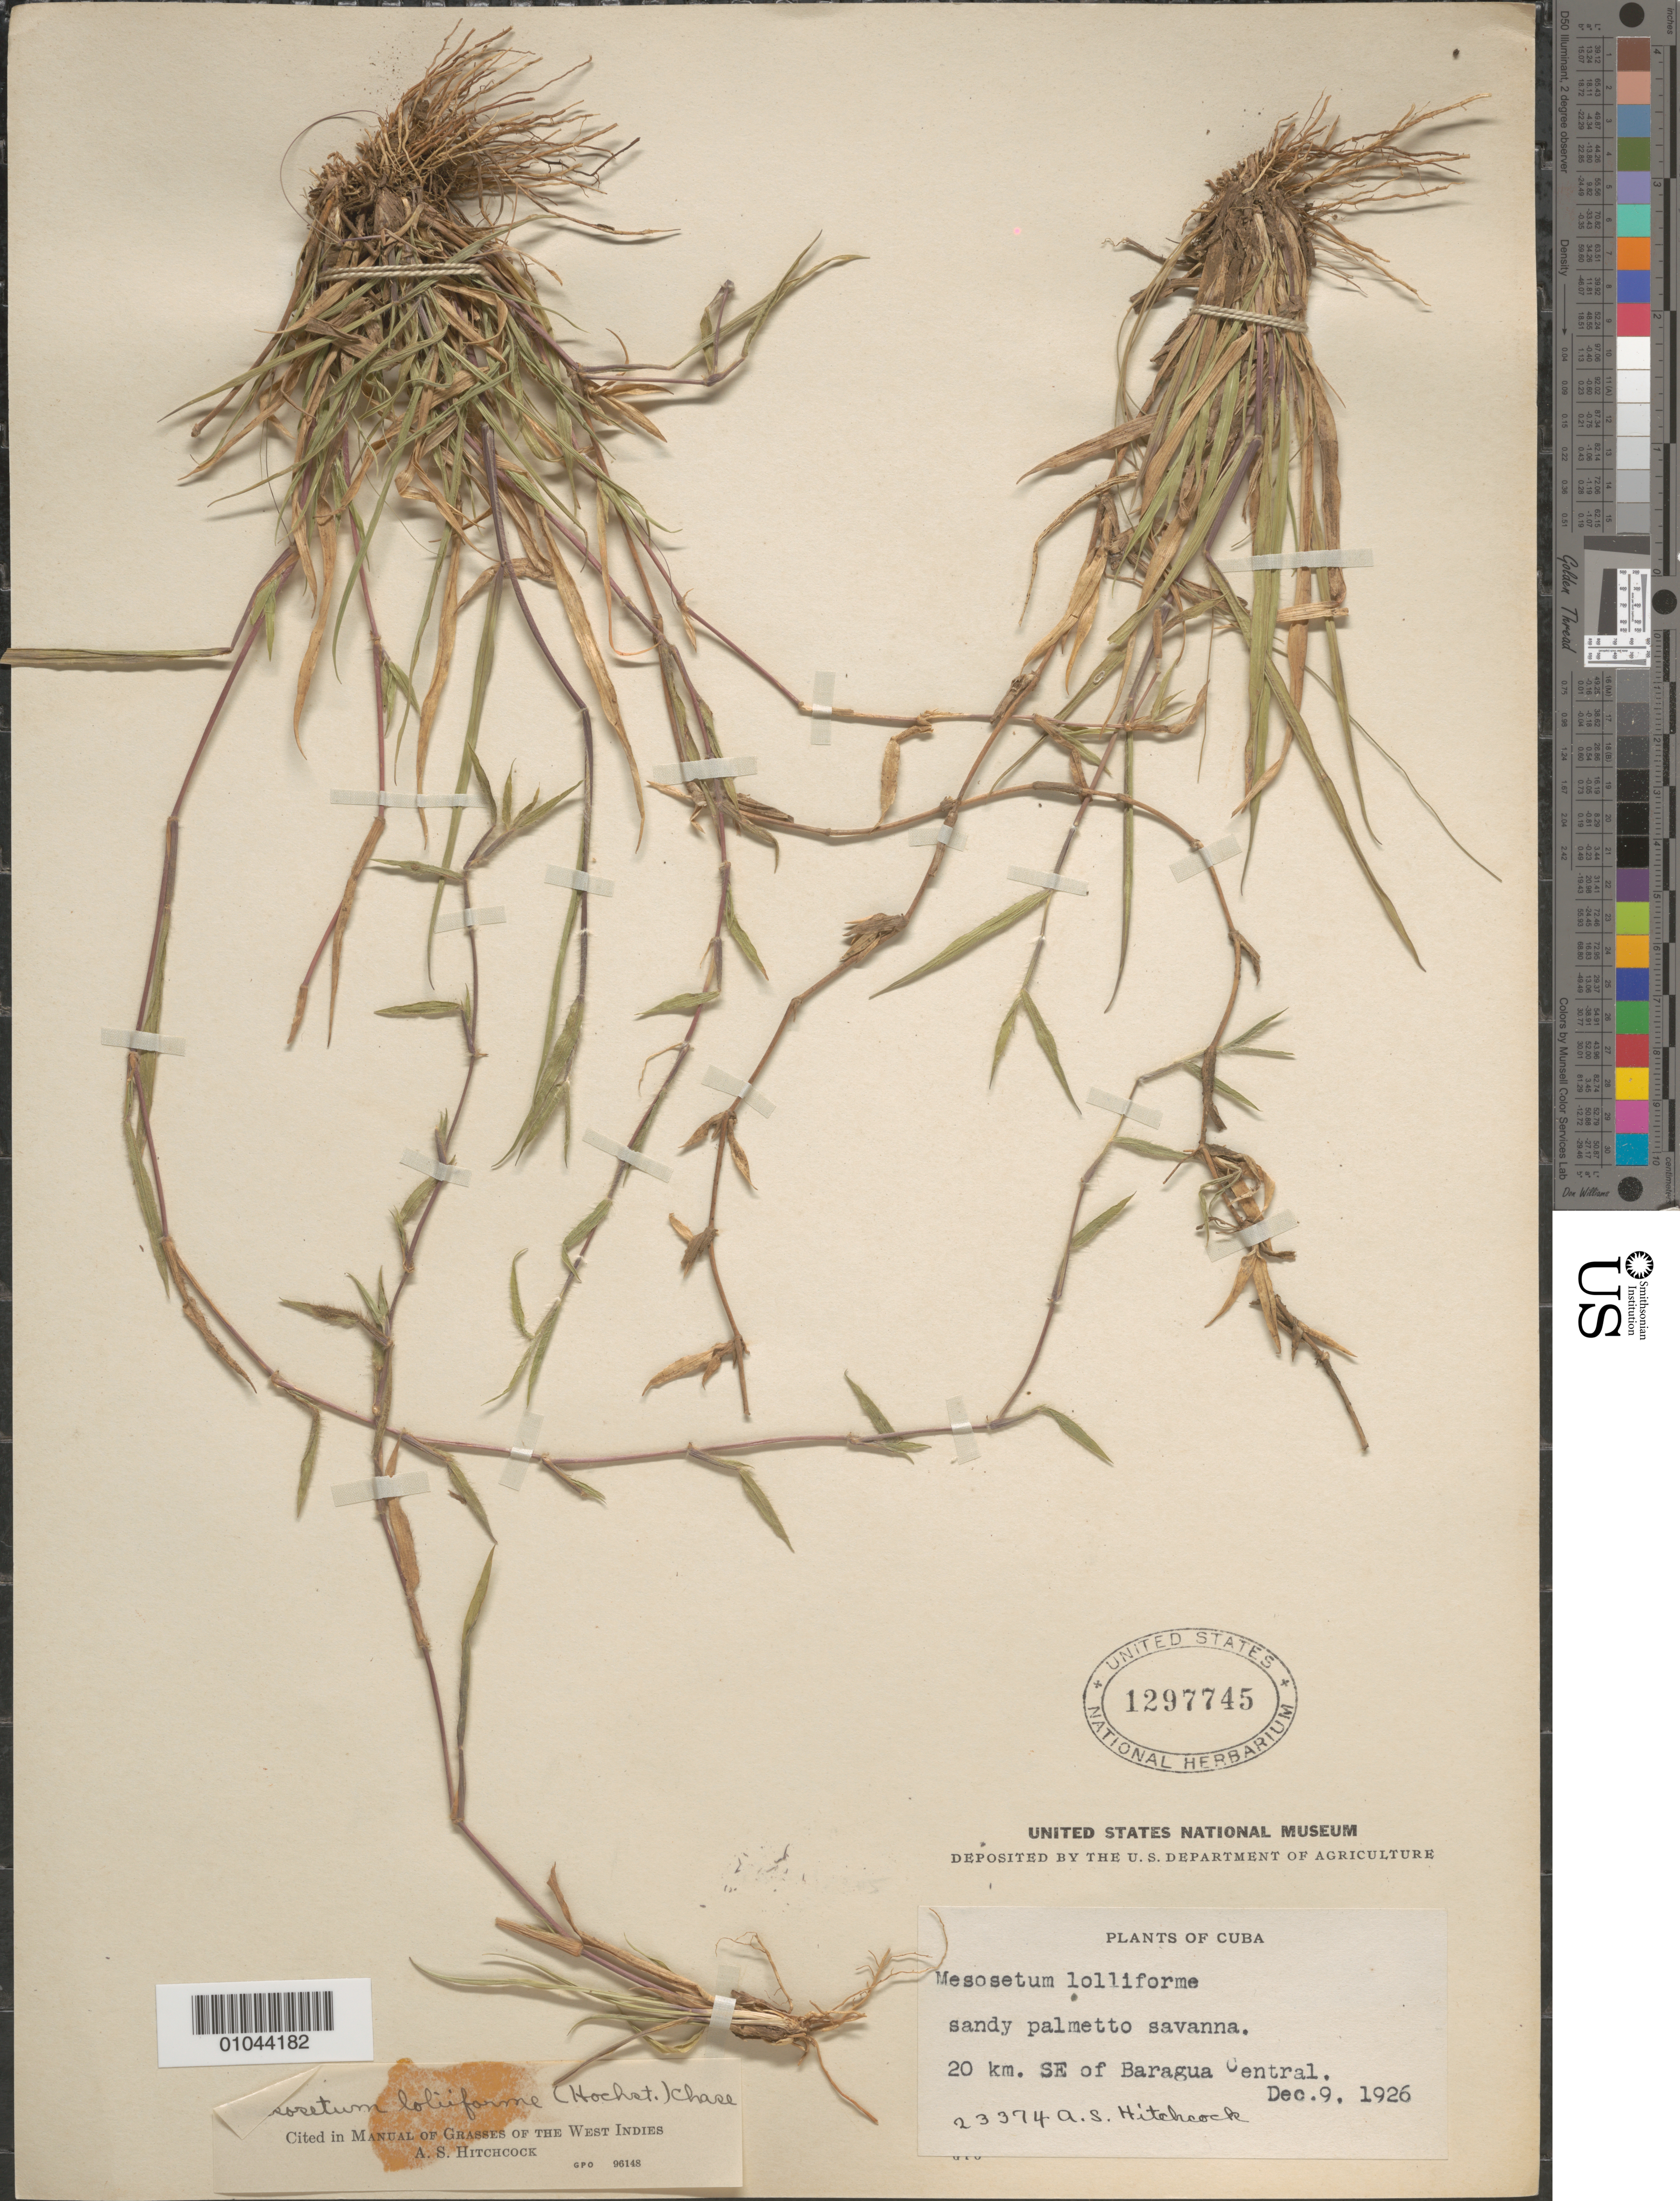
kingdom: Plantae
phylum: Tracheophyta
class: Liliopsida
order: Poales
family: Poaceae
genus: Mesosetum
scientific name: Mesosetum loliiforme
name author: (Hochst. ex Steud.) Chase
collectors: A. S. Hitchcock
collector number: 23374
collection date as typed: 09 Dec 1926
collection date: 1926-12-09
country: Cuba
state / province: Ciego de Ávila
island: Cuba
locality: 20 Km SE of Baragua Central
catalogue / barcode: US 1297745